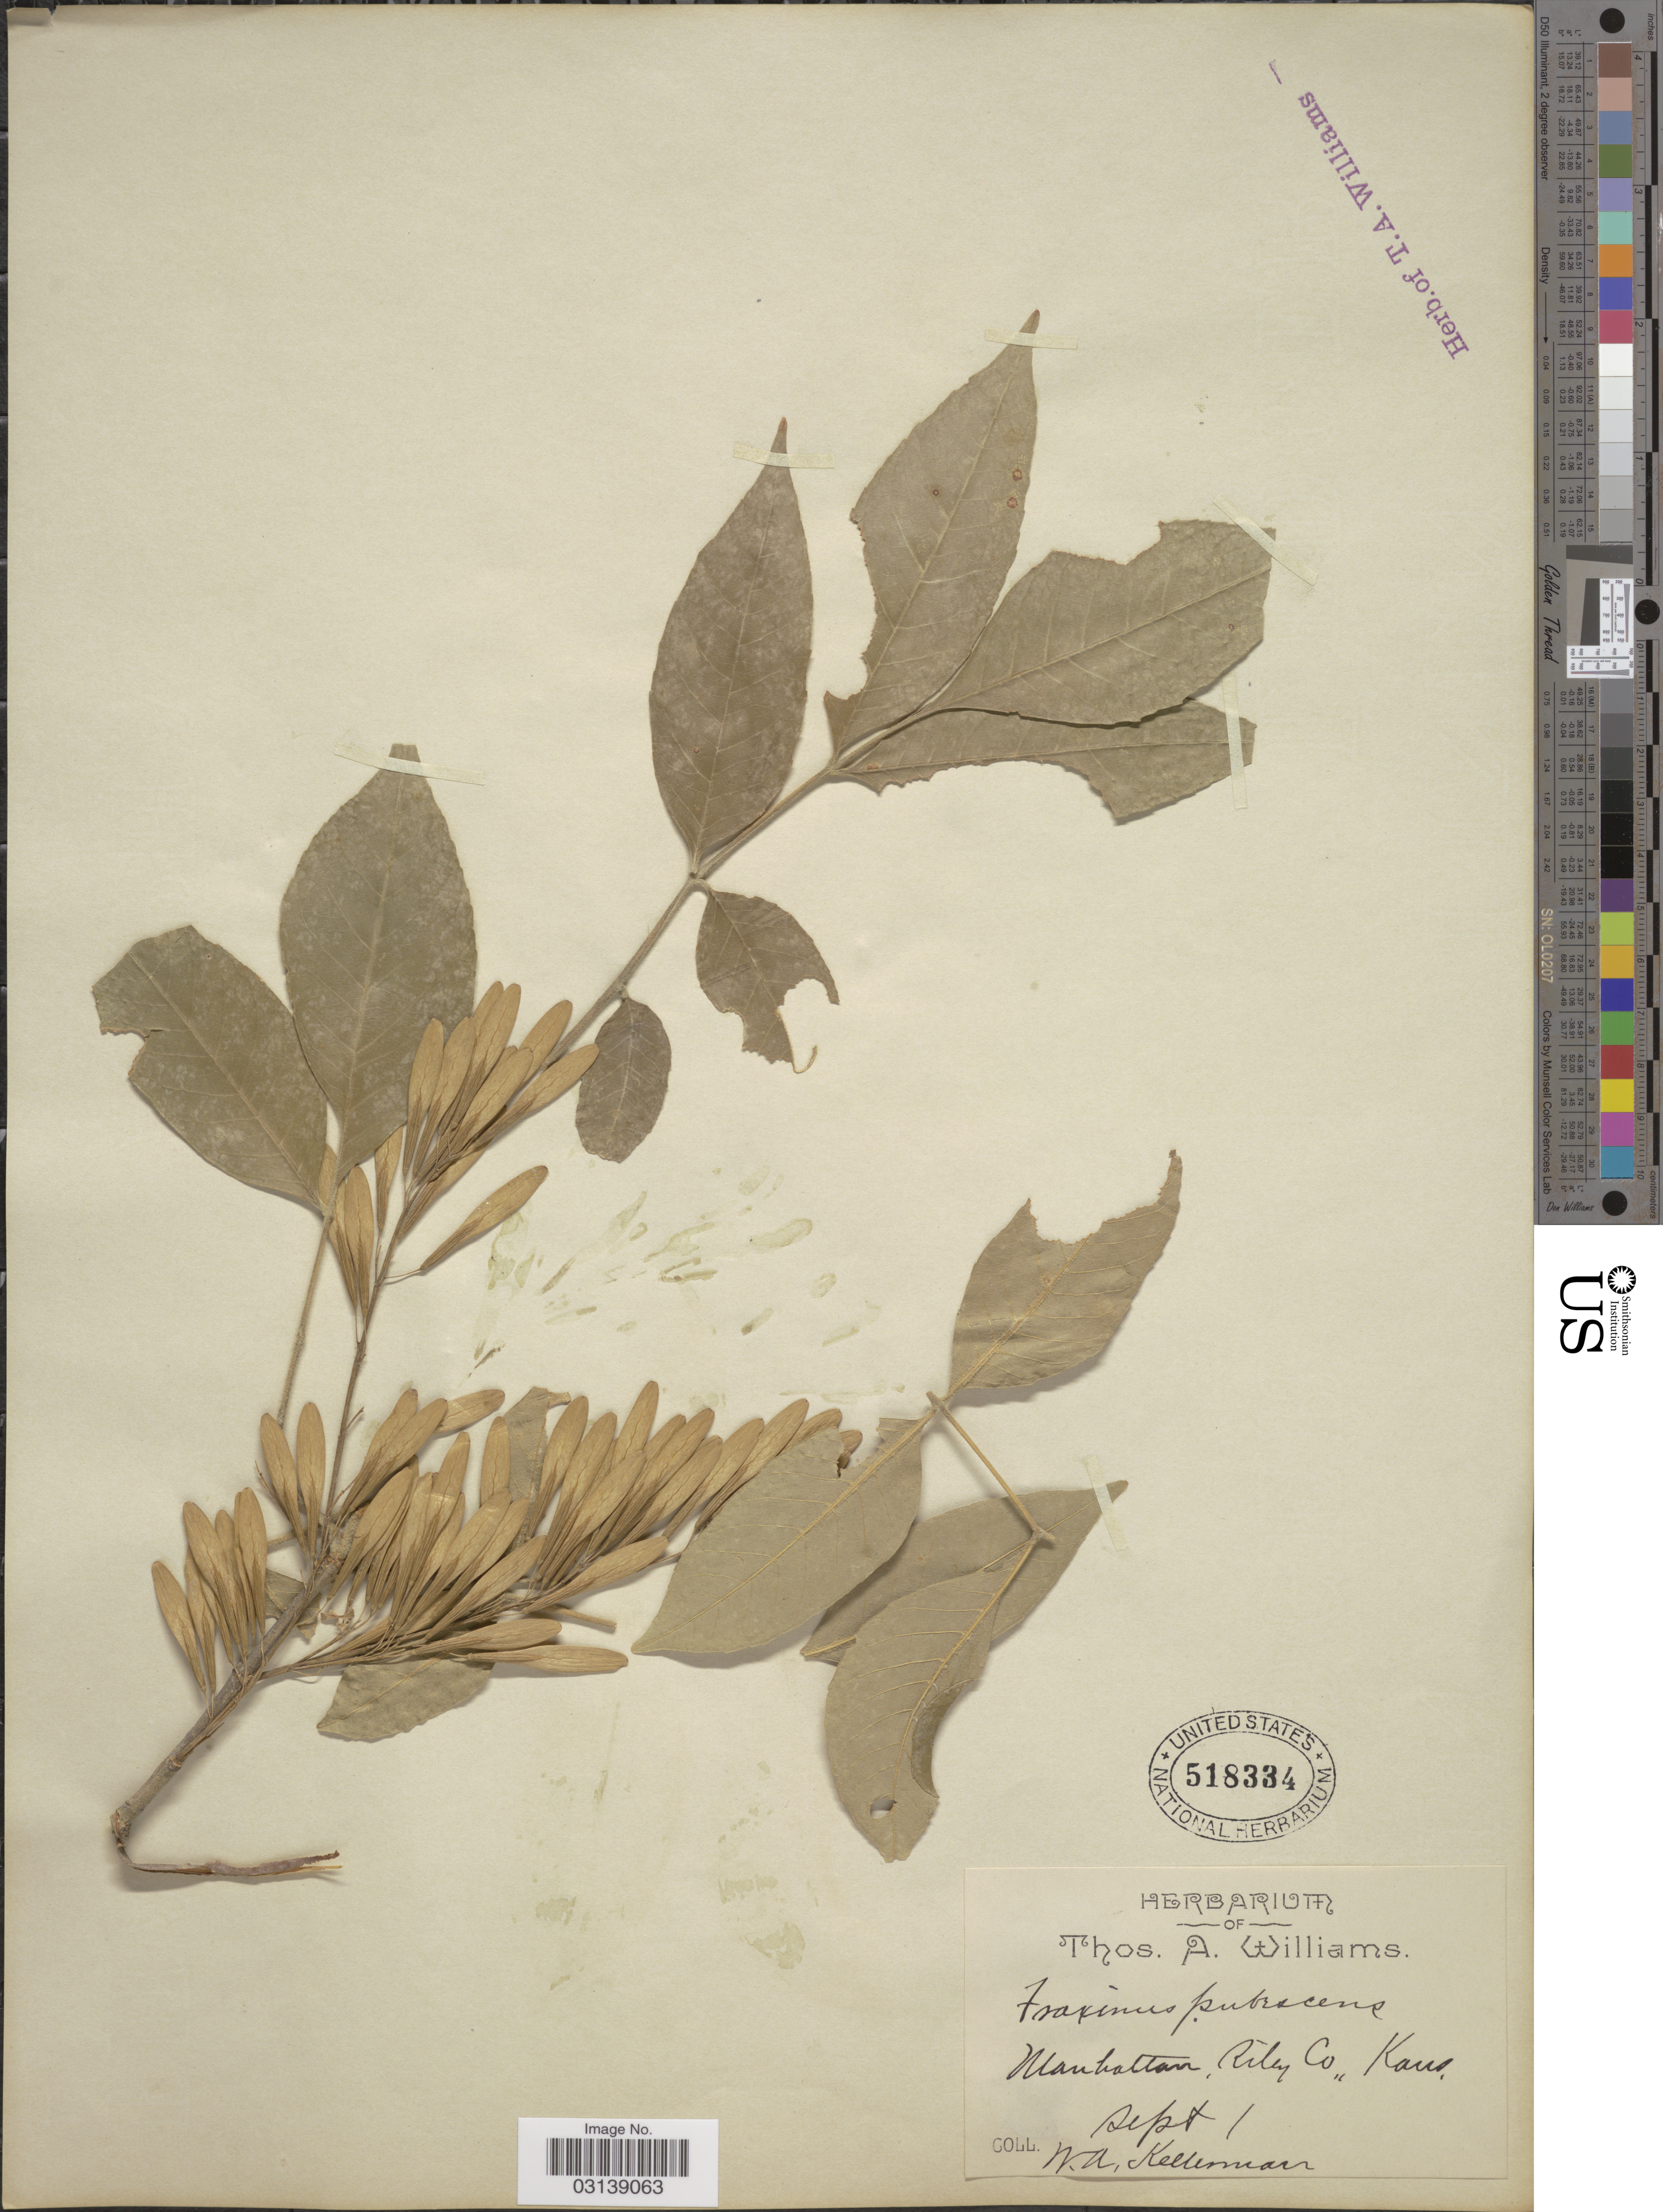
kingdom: Plantae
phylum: Tracheophyta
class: Magnoliopsida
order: Lamiales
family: Oleaceae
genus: Fraxinus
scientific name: Fraxinus pennsylvanica var. pubescens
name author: (Lam.) Lingelsh.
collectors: W. Kellerman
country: United States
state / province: Kansas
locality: Manhattan, Riley Co.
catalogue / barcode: US 518334